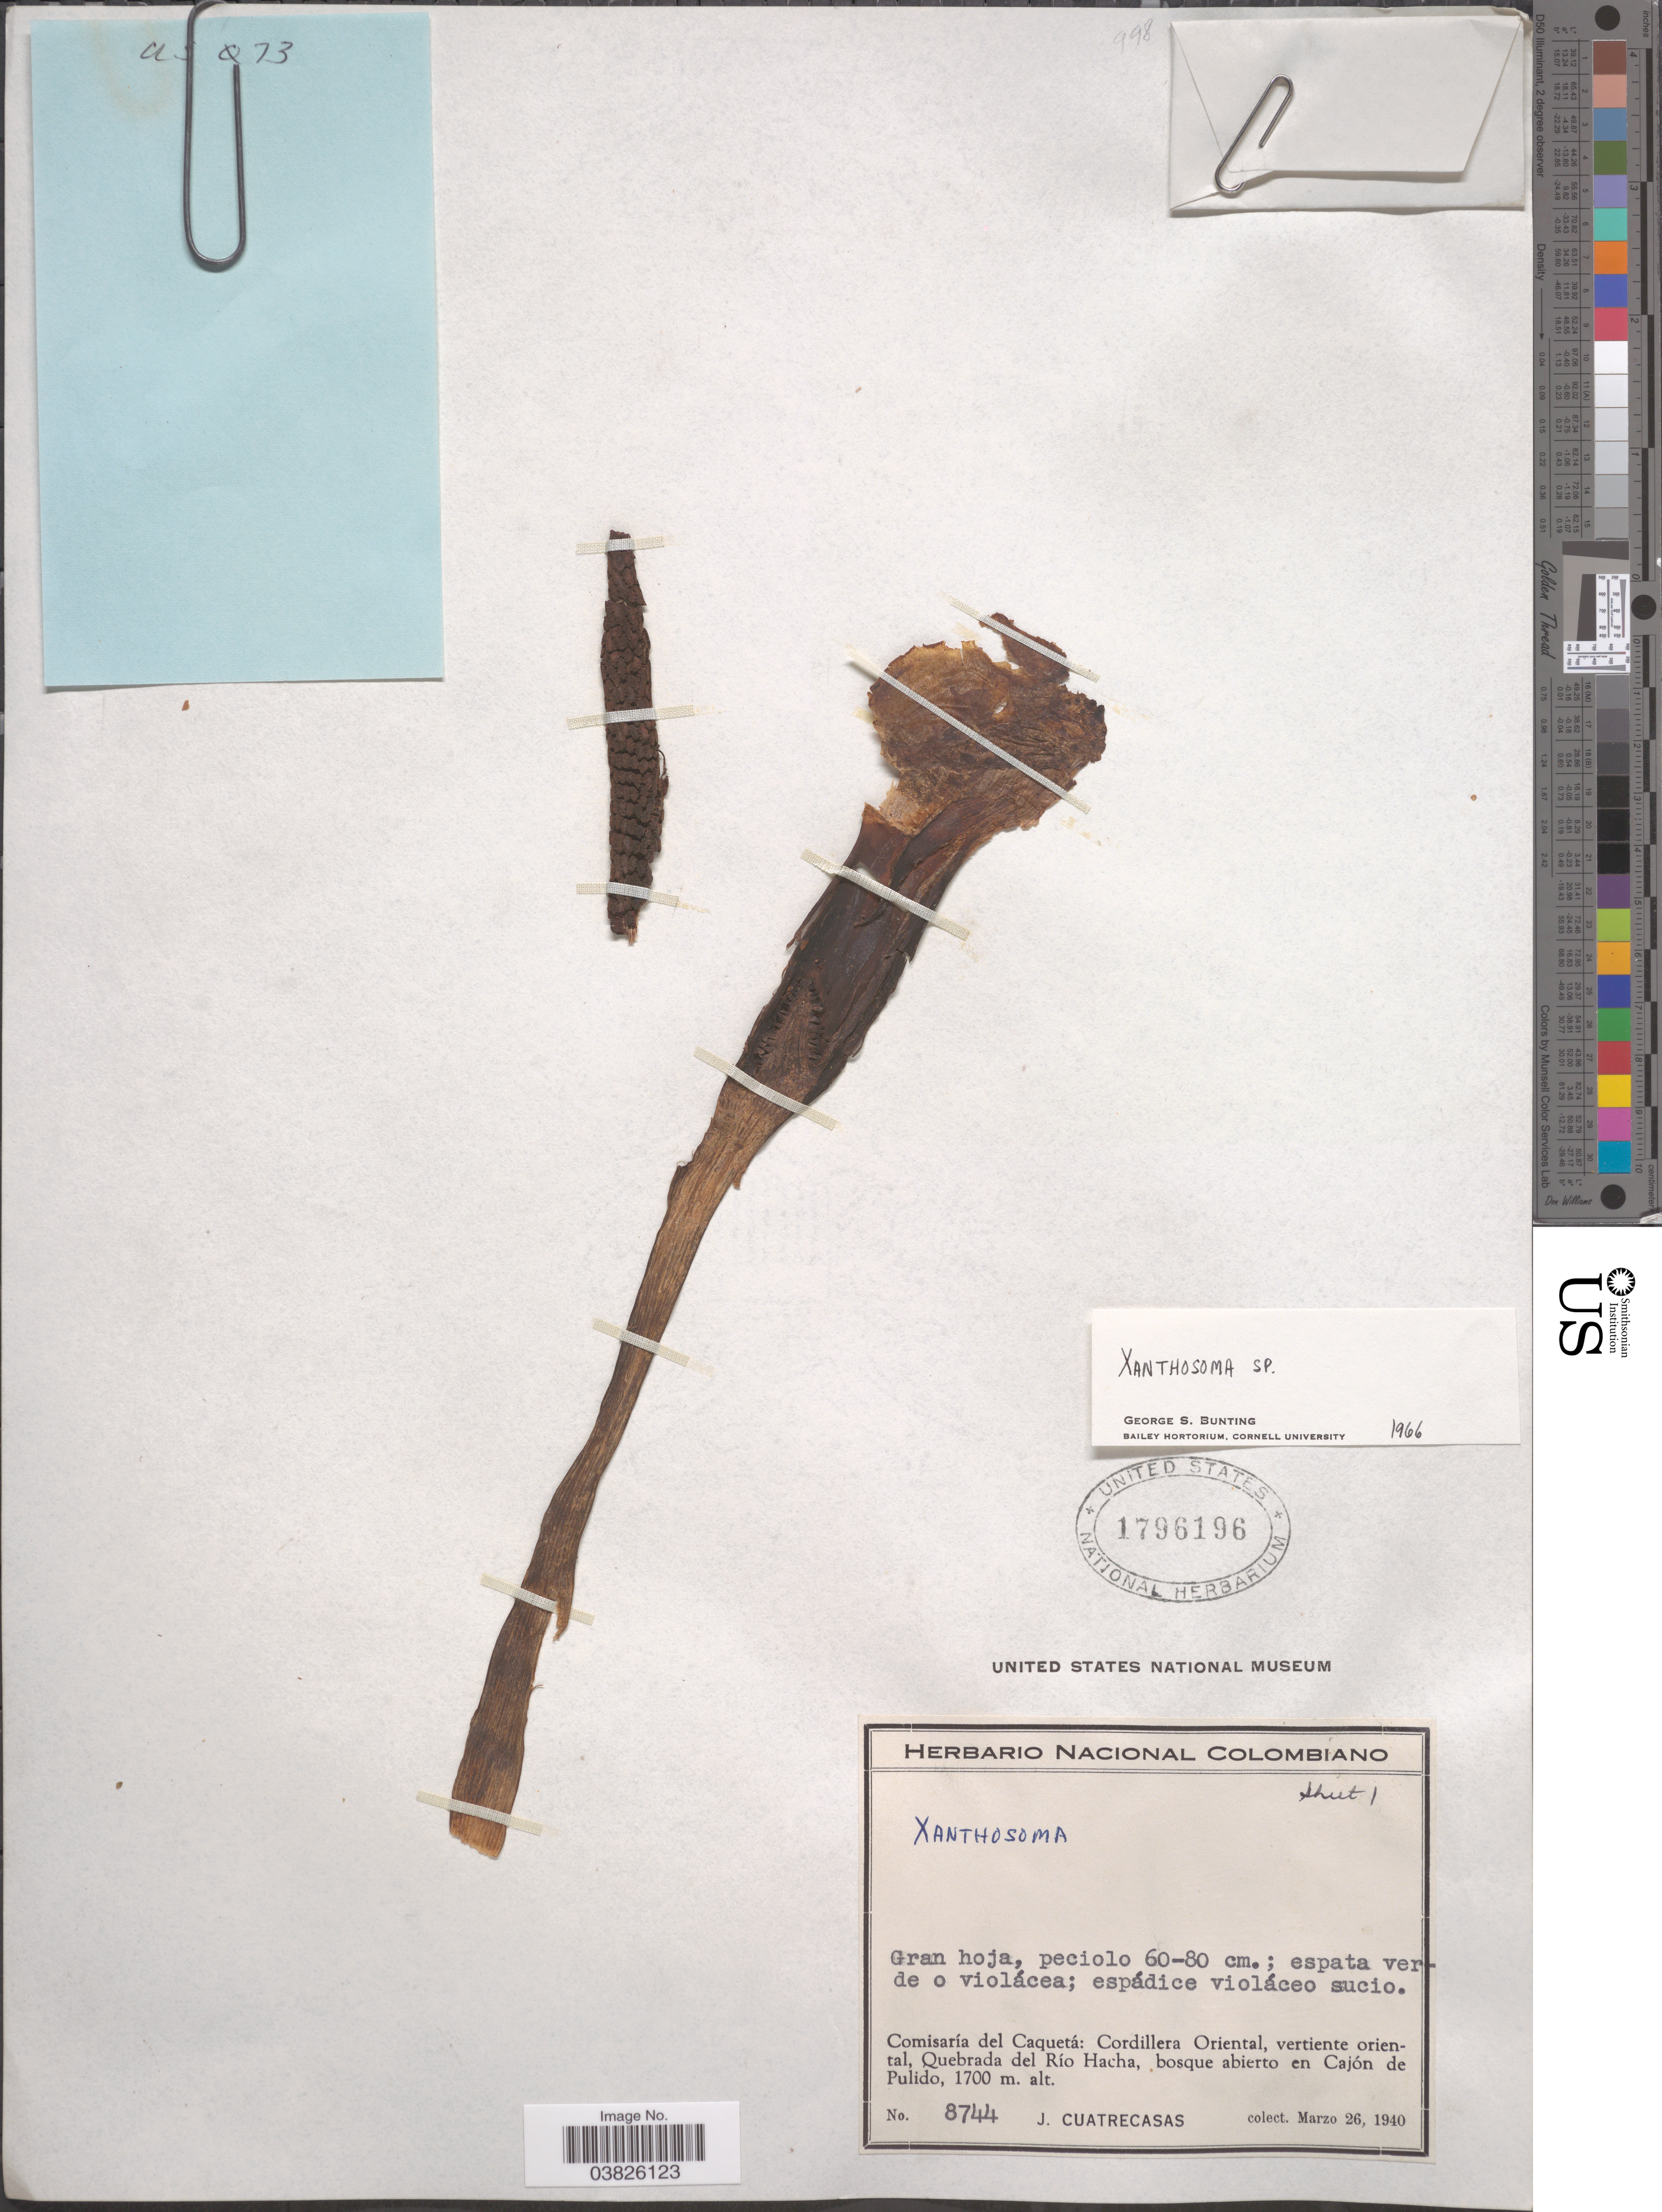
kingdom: Plantae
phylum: Tracheophyta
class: Liliopsida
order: Alismatales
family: Araceae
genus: Xanthosoma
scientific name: Xanthosoma sp.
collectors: J. Cuatrecasas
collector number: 8744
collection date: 1940-03-26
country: Colombia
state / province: Caquetá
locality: Comisaría del Caquetá: Cordillera Oriental, vertiente oriental, Quebrada del Río Hacha, bosque abierto en Cajón de Pulido.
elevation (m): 1700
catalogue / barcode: US 1796196